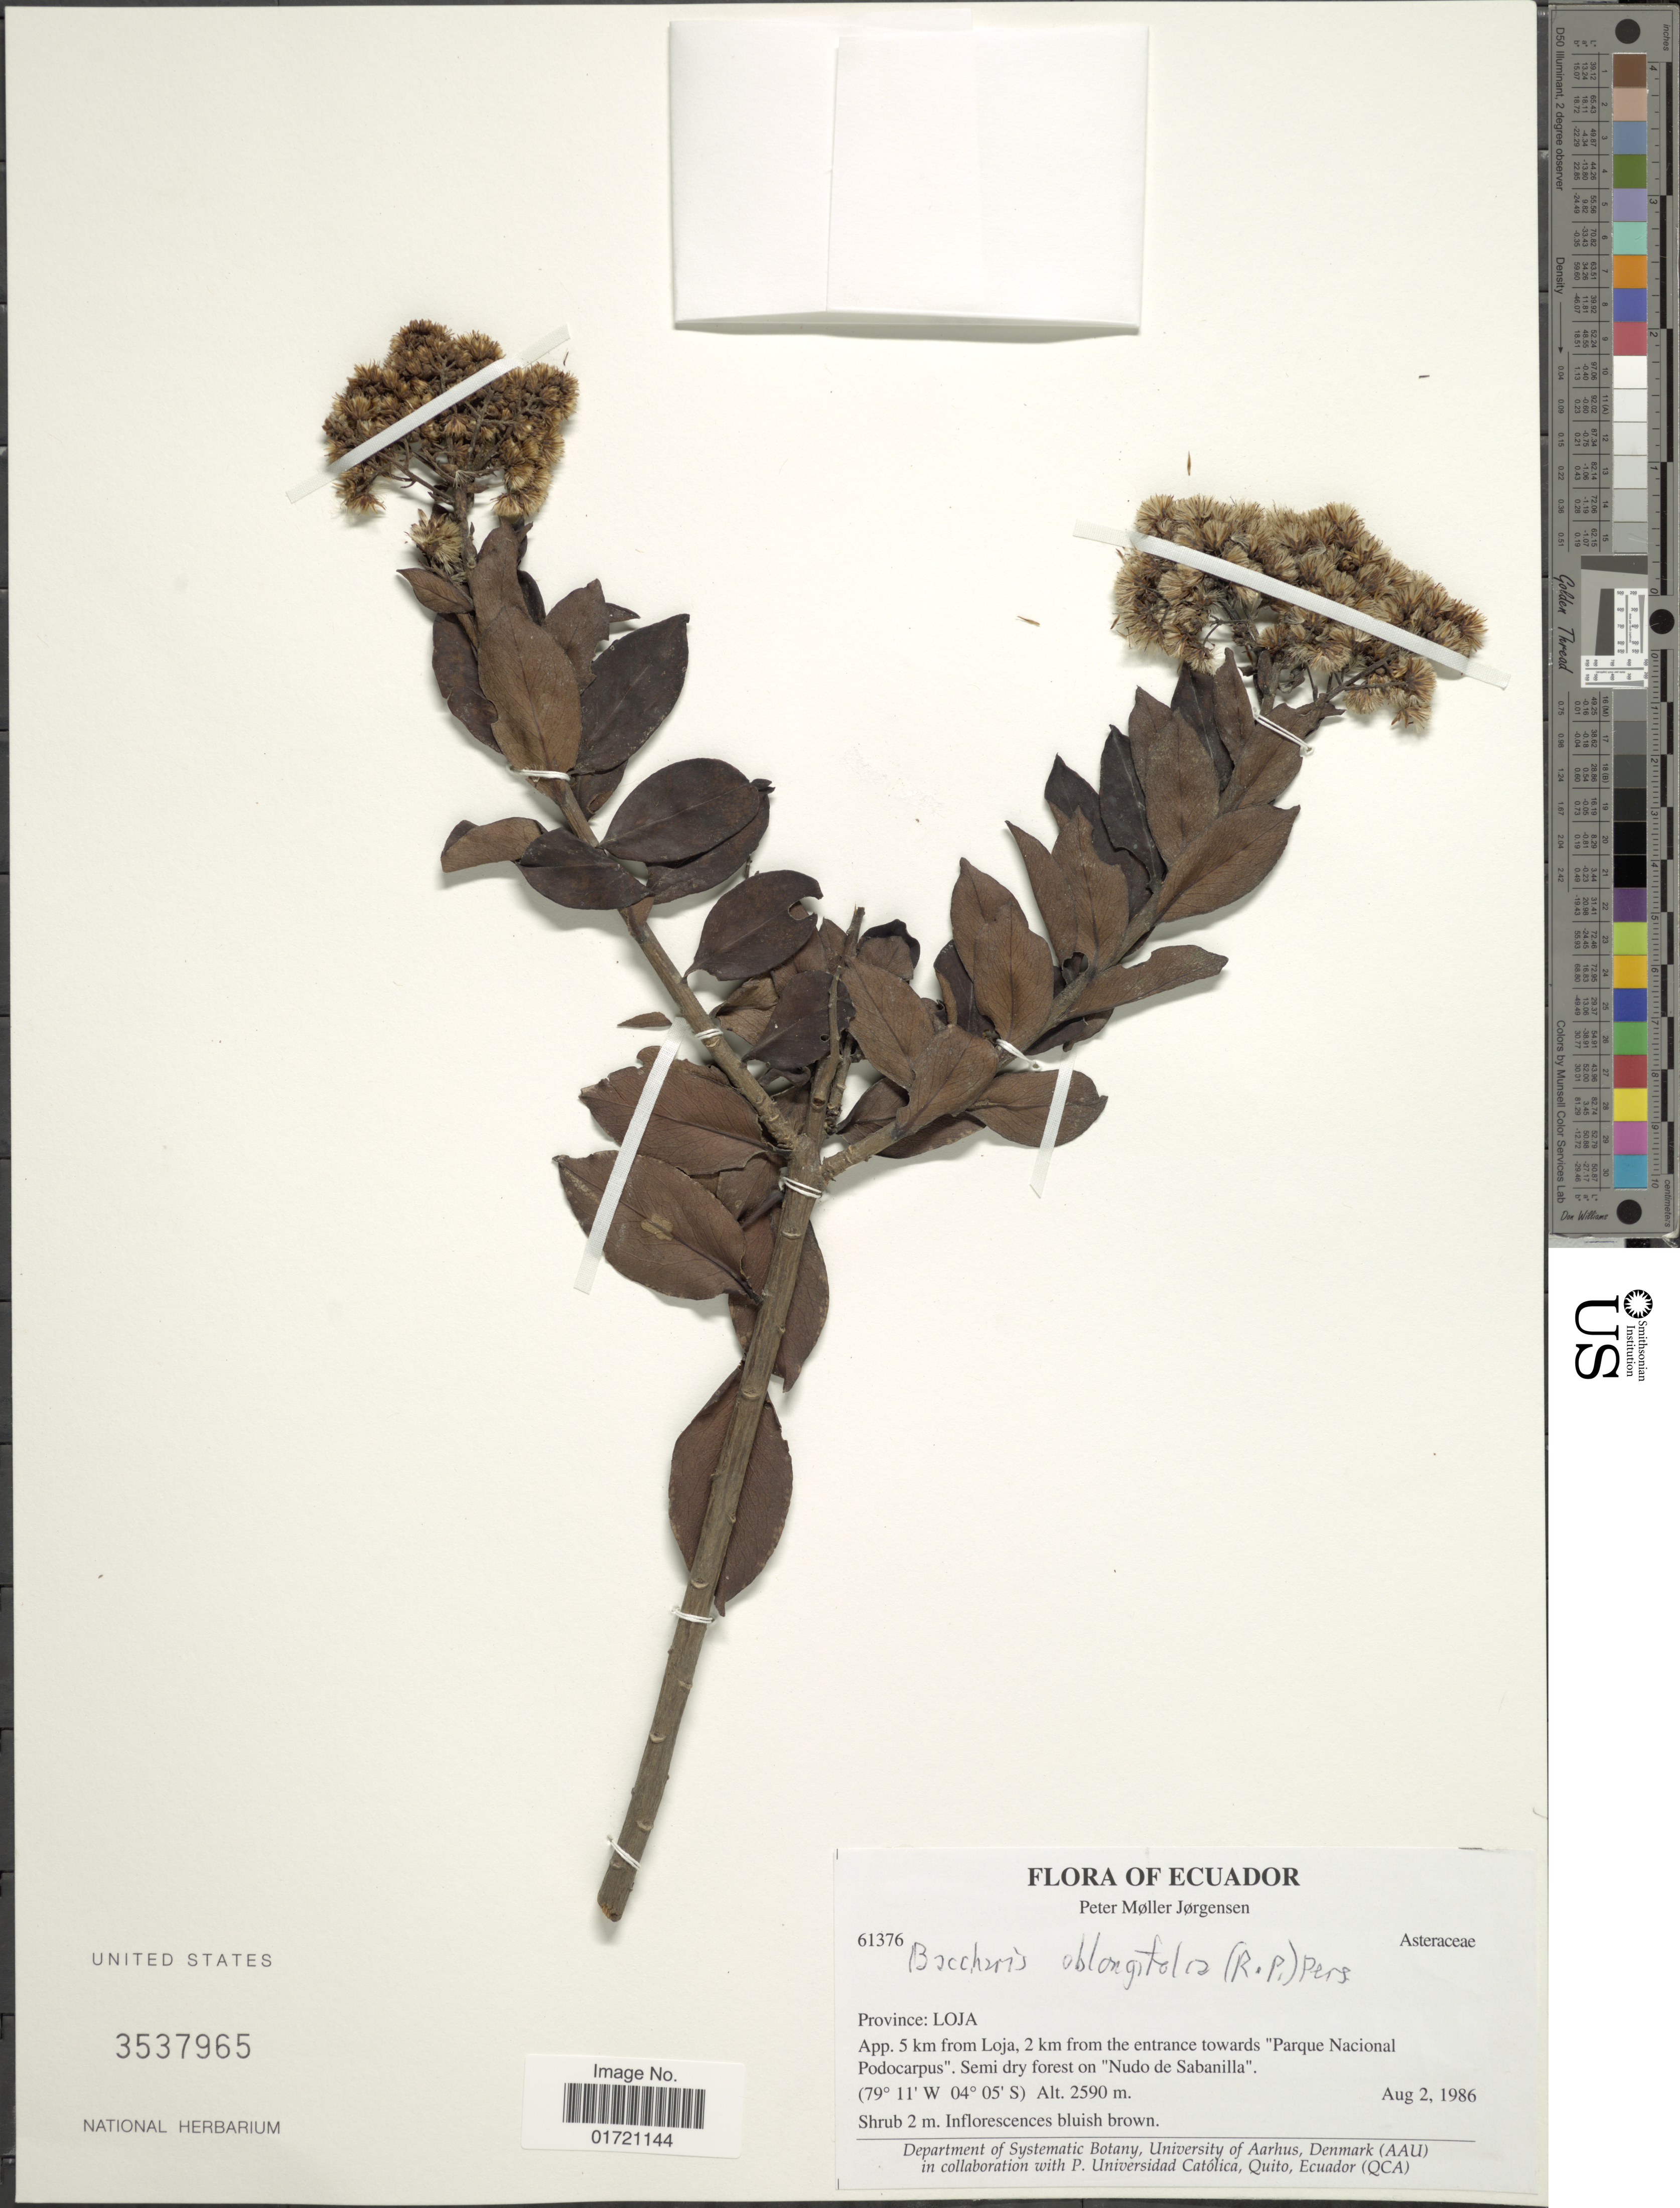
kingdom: Plantae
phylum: Tracheophyta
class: Magnoliopsida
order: Asterales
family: Asteraceae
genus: Baccharis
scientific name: Baccharis oblongifolia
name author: (Ruiz & Pav.) Pers.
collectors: P. M. Jørgensen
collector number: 61376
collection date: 1986-08-02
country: Ecuador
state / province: Loja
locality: Province: Loja. App. 5 km from Loja, 2 km from the entrance towards "Parque Nacional Podocarpus". Semi dry forest on "Nudo de Sabanilla".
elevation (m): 2590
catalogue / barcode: US 3537965